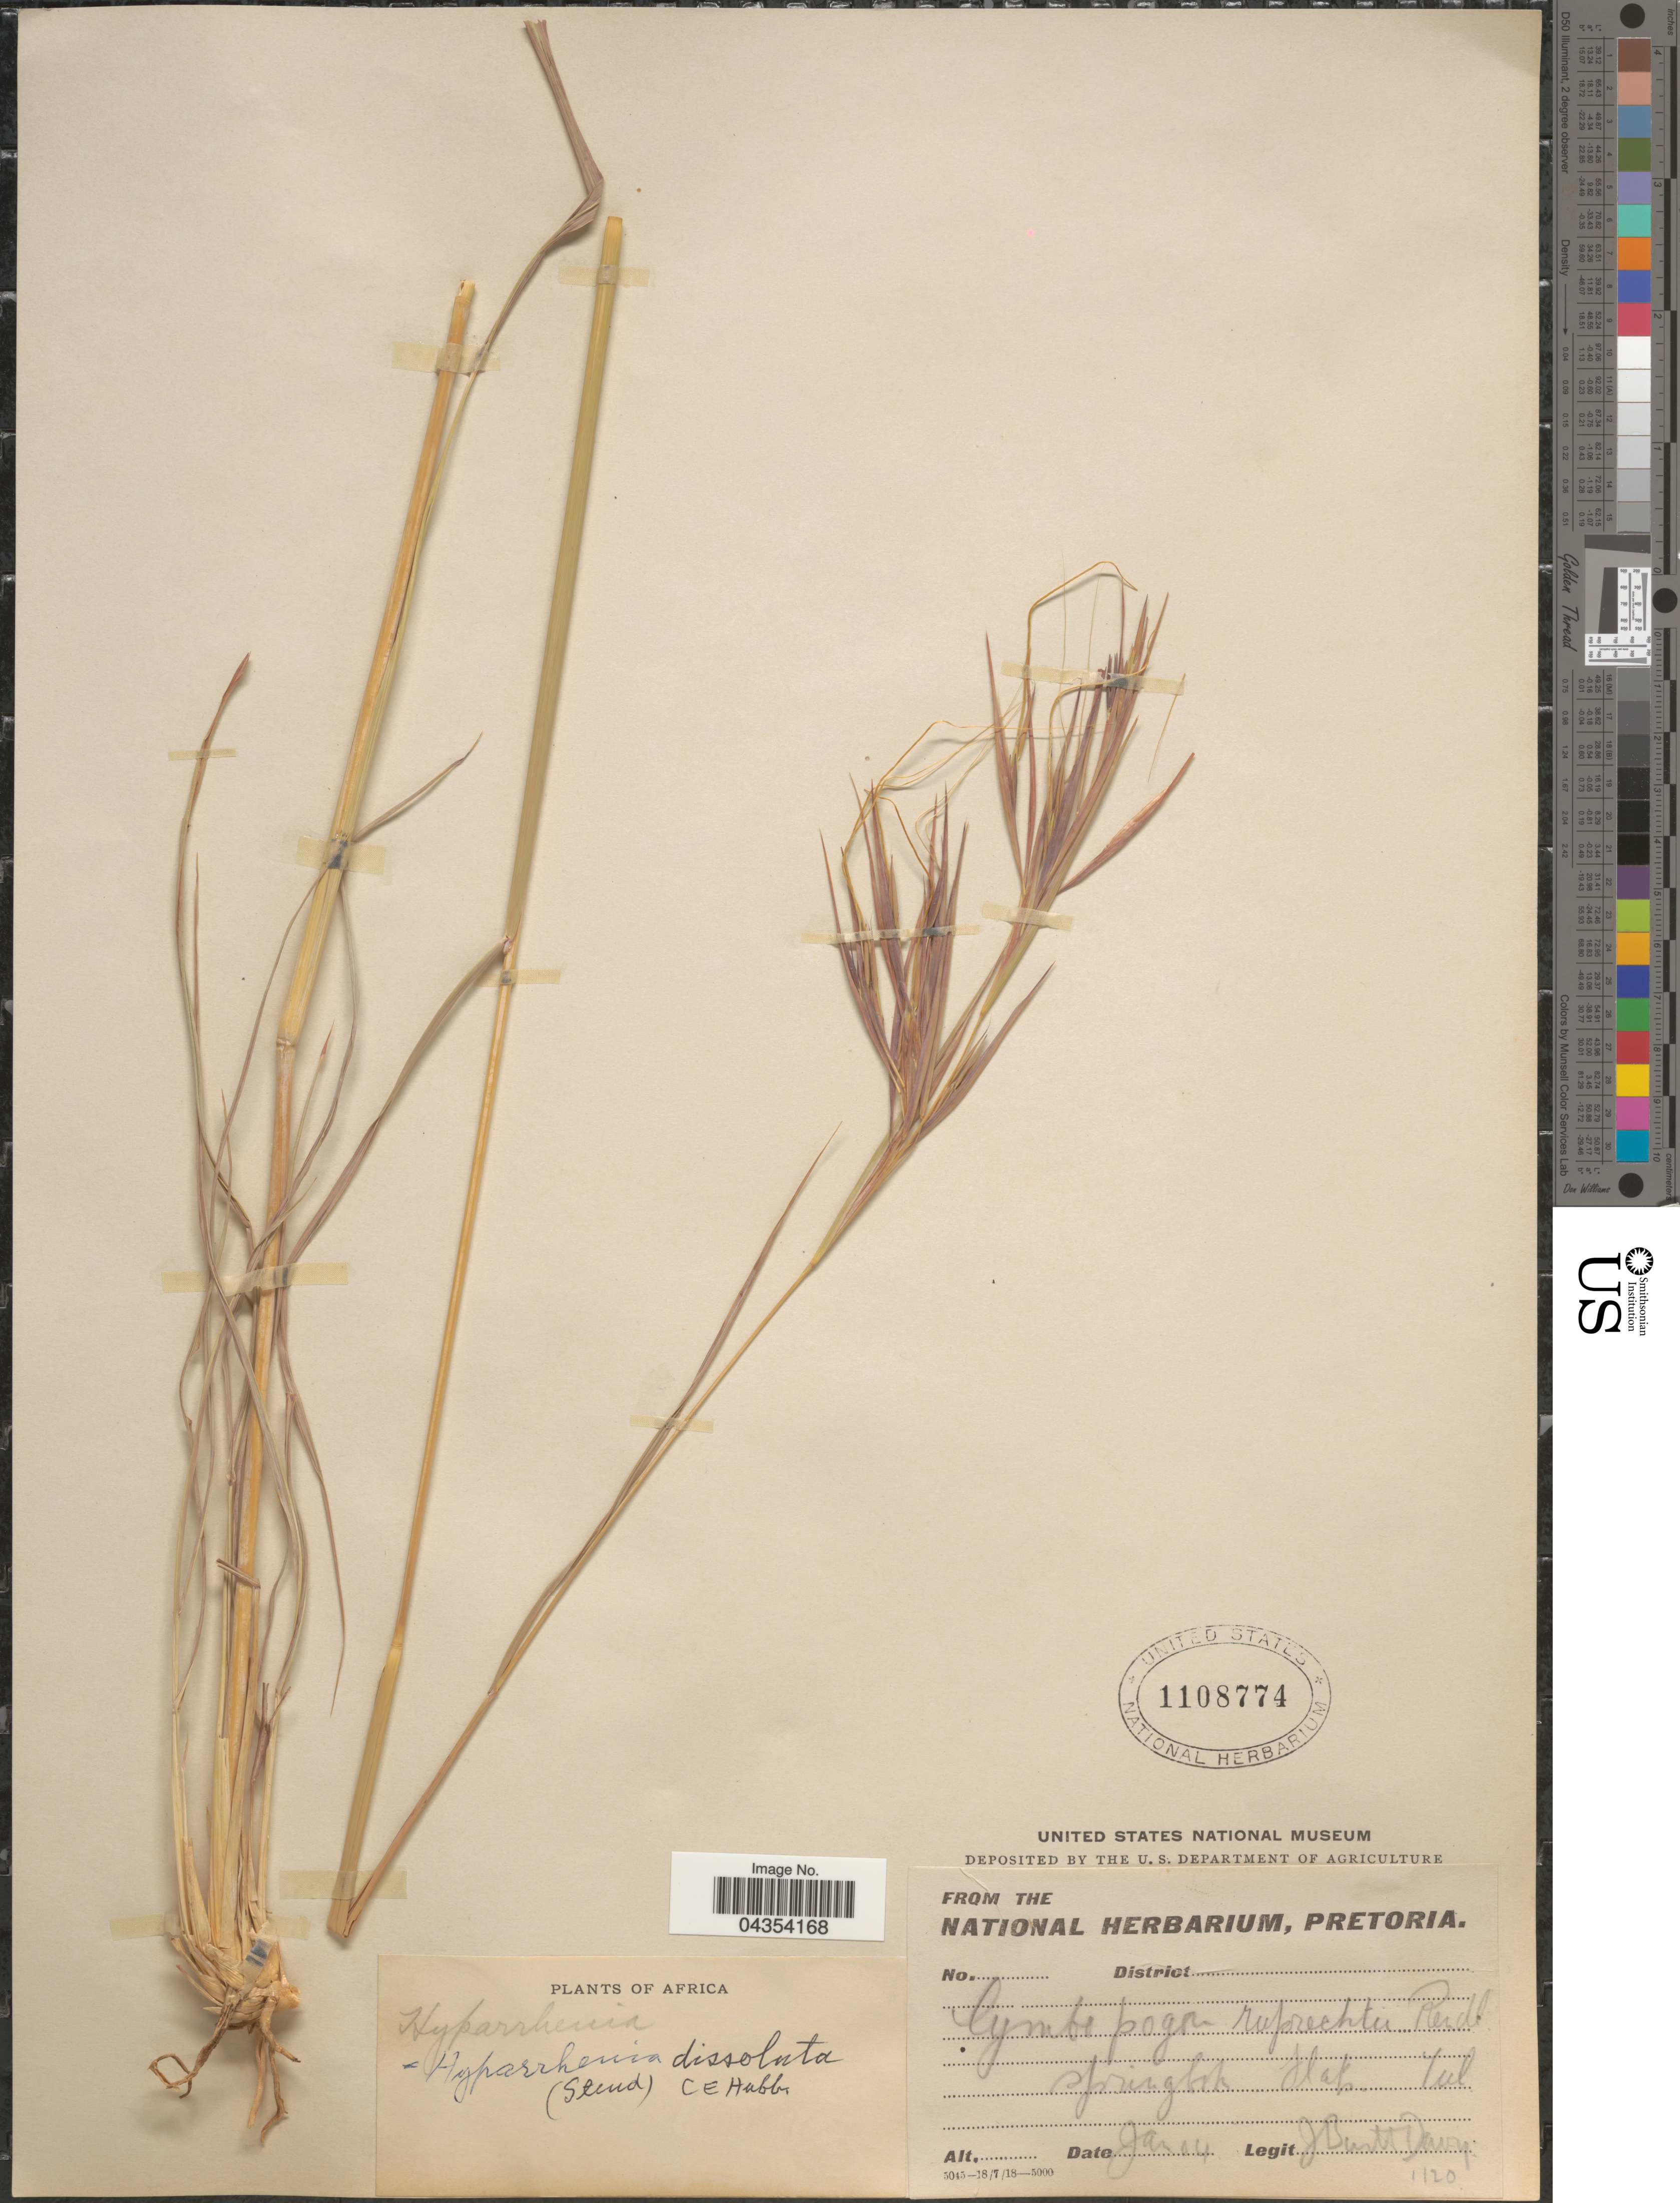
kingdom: Plantae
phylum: Tracheophyta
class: Liliopsida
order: Poales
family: Poaceae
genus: Hyperthelia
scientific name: Hyperthelia dissoluta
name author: (Nees ex Steud.) Clayton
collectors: J. Burtt Davy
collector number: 1120?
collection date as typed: Transcribed d/m/y: /1/4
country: South Africa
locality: Springbok Flats Tvl.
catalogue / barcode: US 1108774